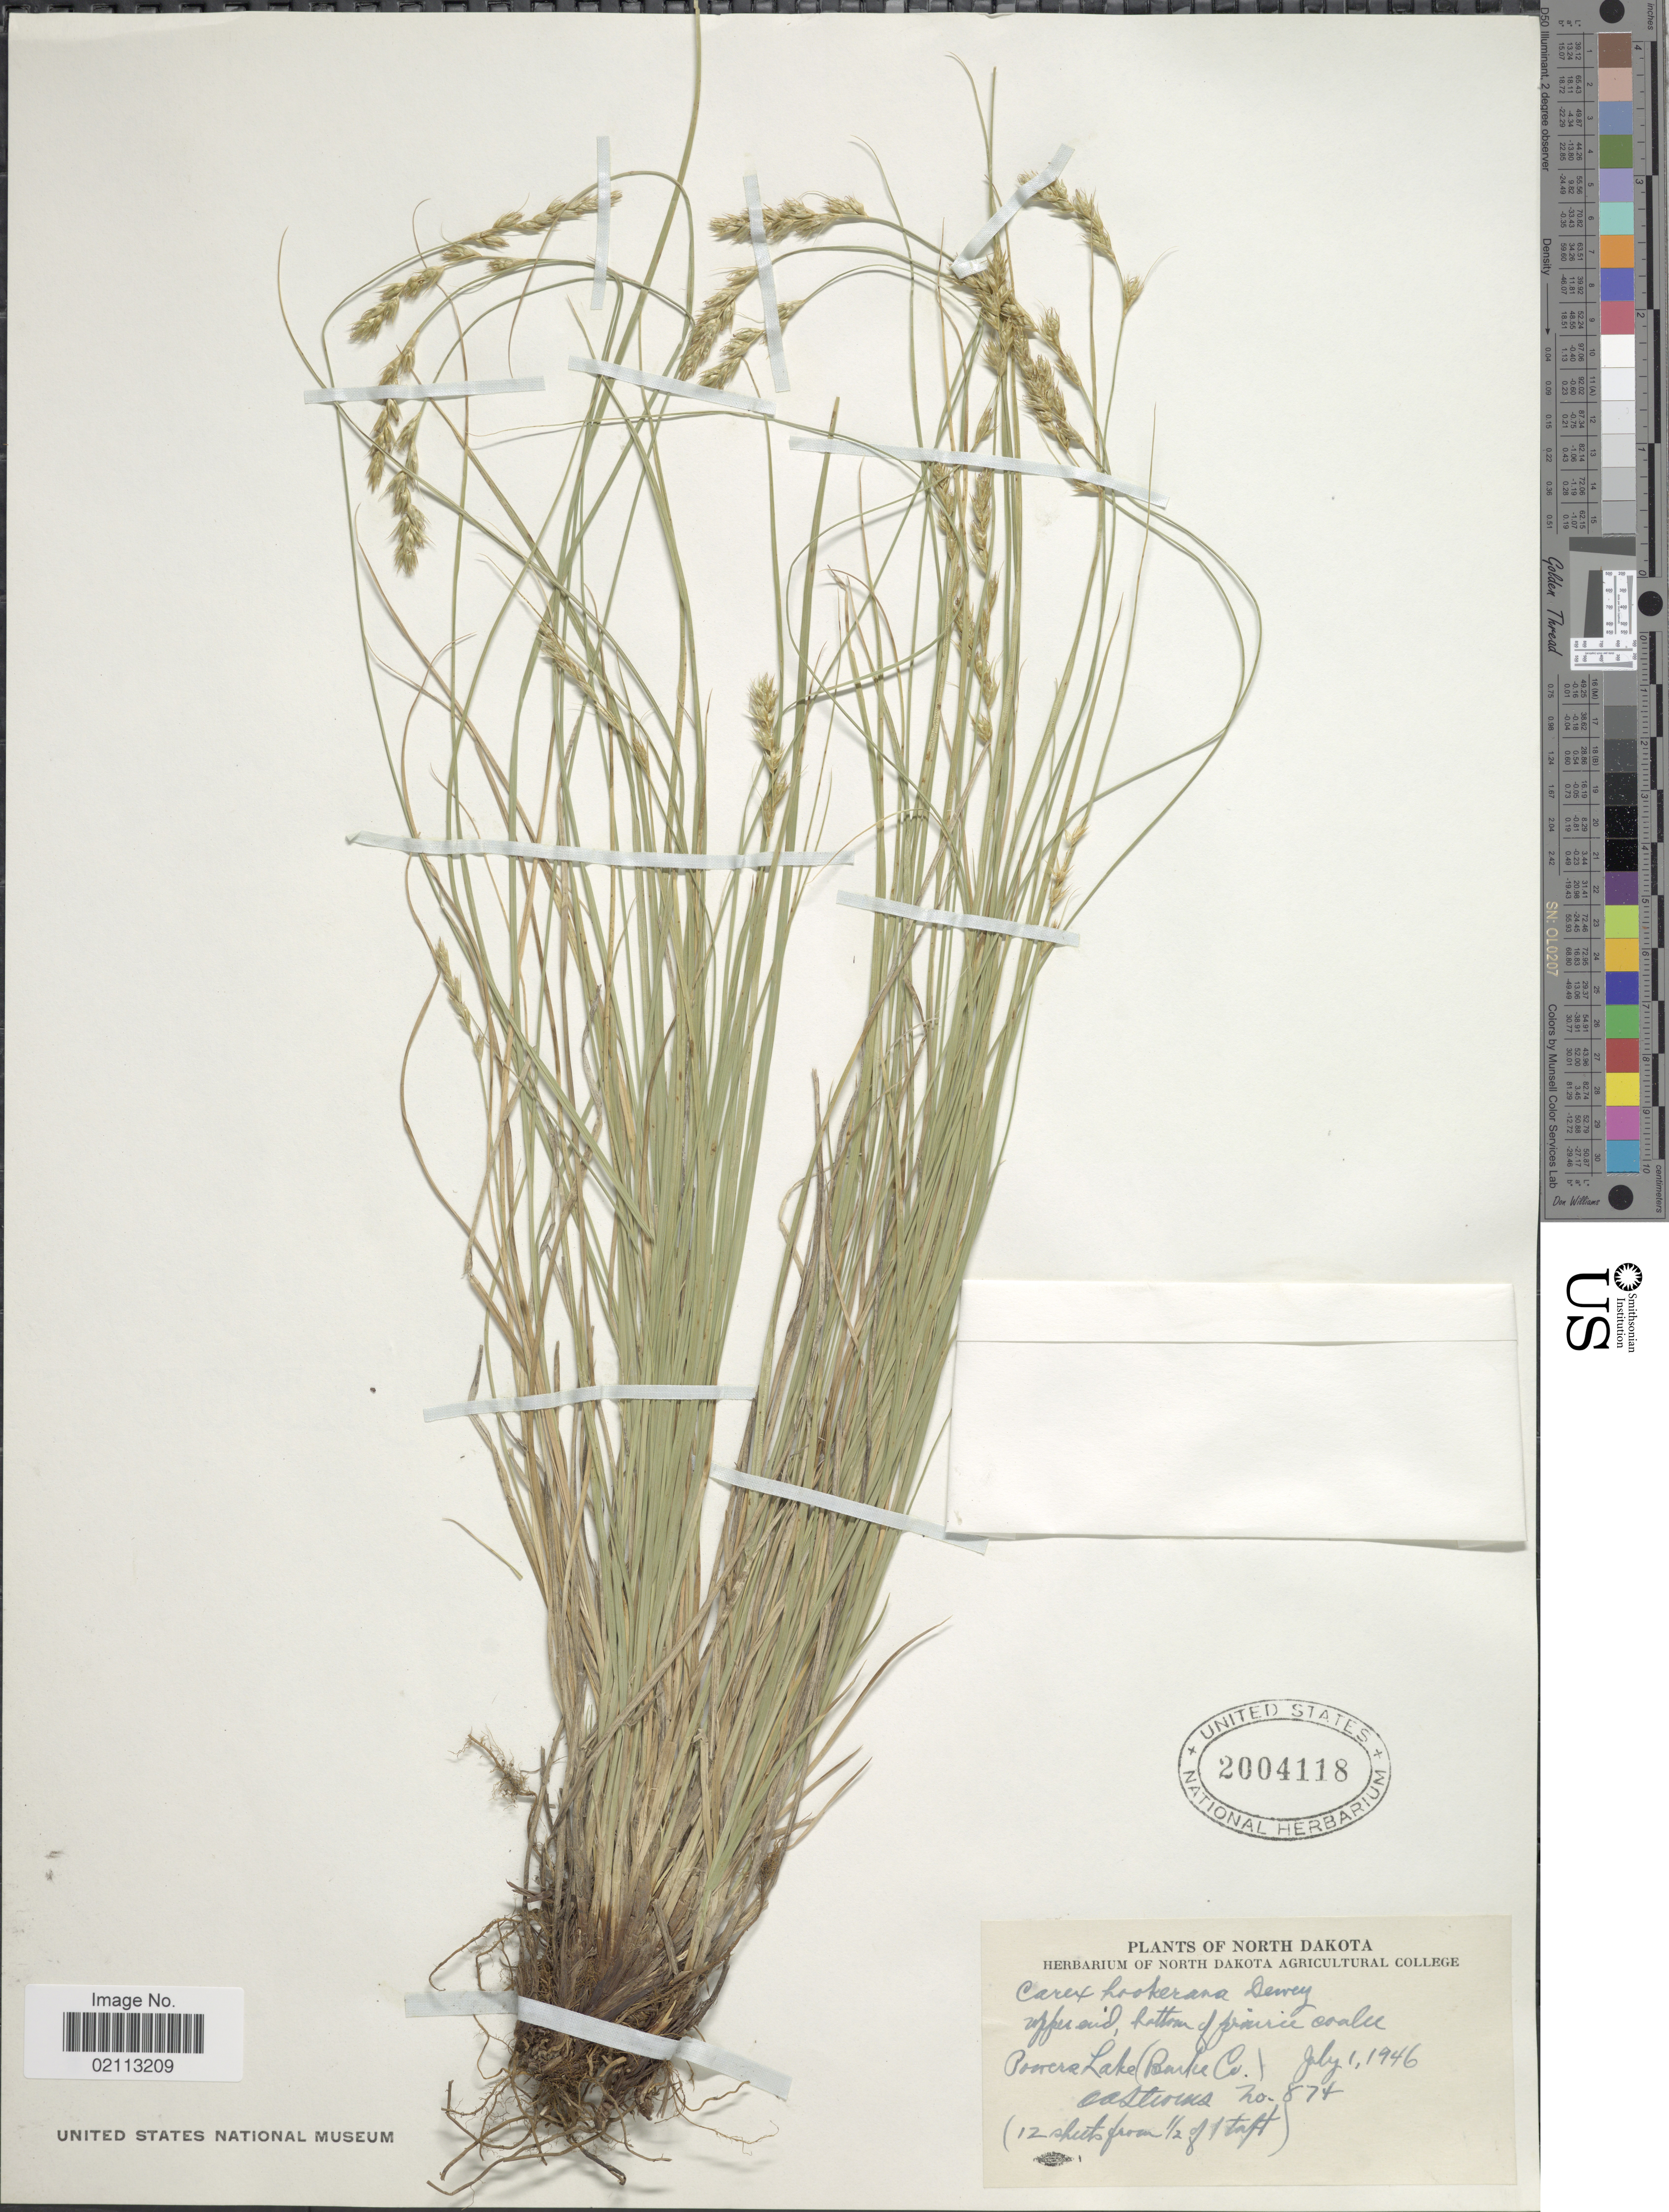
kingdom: Plantae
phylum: Tracheophyta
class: Liliopsida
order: Poales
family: Cyperaceae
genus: Carex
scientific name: Carex hookeriana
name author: Dewey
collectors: O. A. Stevens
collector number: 874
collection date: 1946-07-01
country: United States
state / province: North Dakota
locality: Powers Lake (Barke Co.)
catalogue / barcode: US 2004118